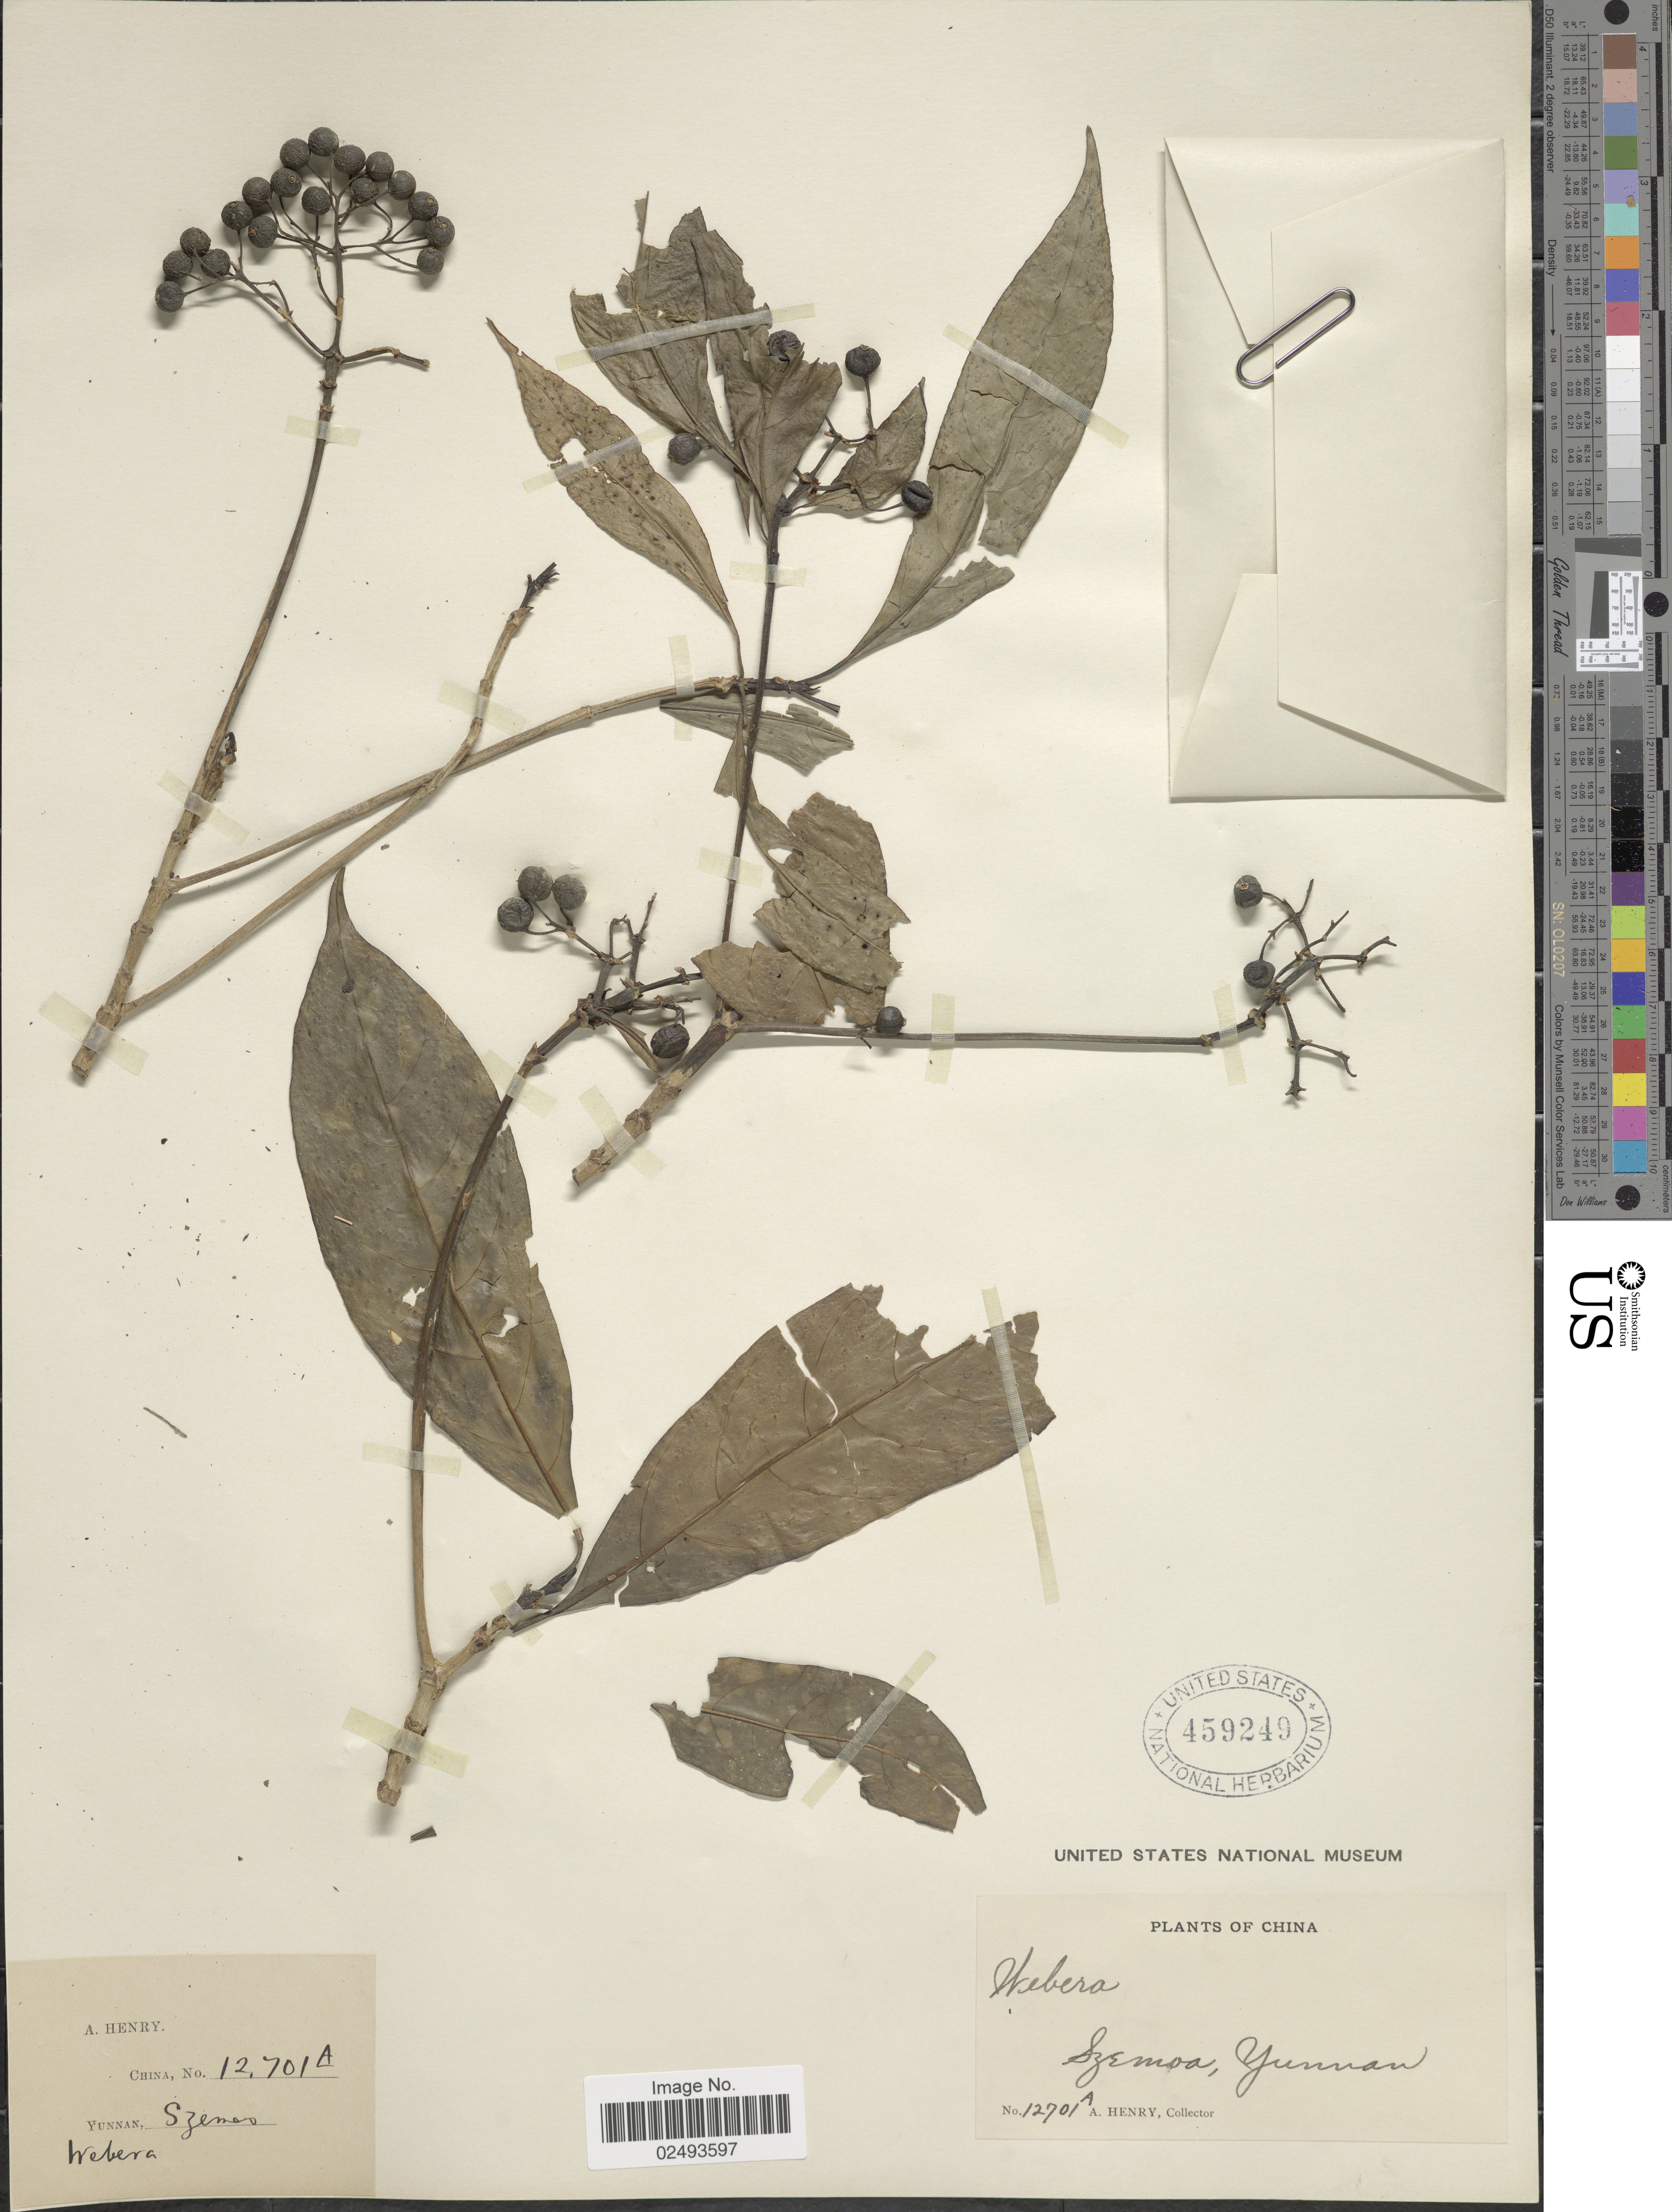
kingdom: Plantae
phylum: Tracheophyta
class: Magnoliopsida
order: Gentianales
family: Rubiaceae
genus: Tarenna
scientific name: Tarenna sp.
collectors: A. Henry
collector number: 12701 A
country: China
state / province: Yunnan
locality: China, Yunnan, Szemoa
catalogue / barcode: US 459249